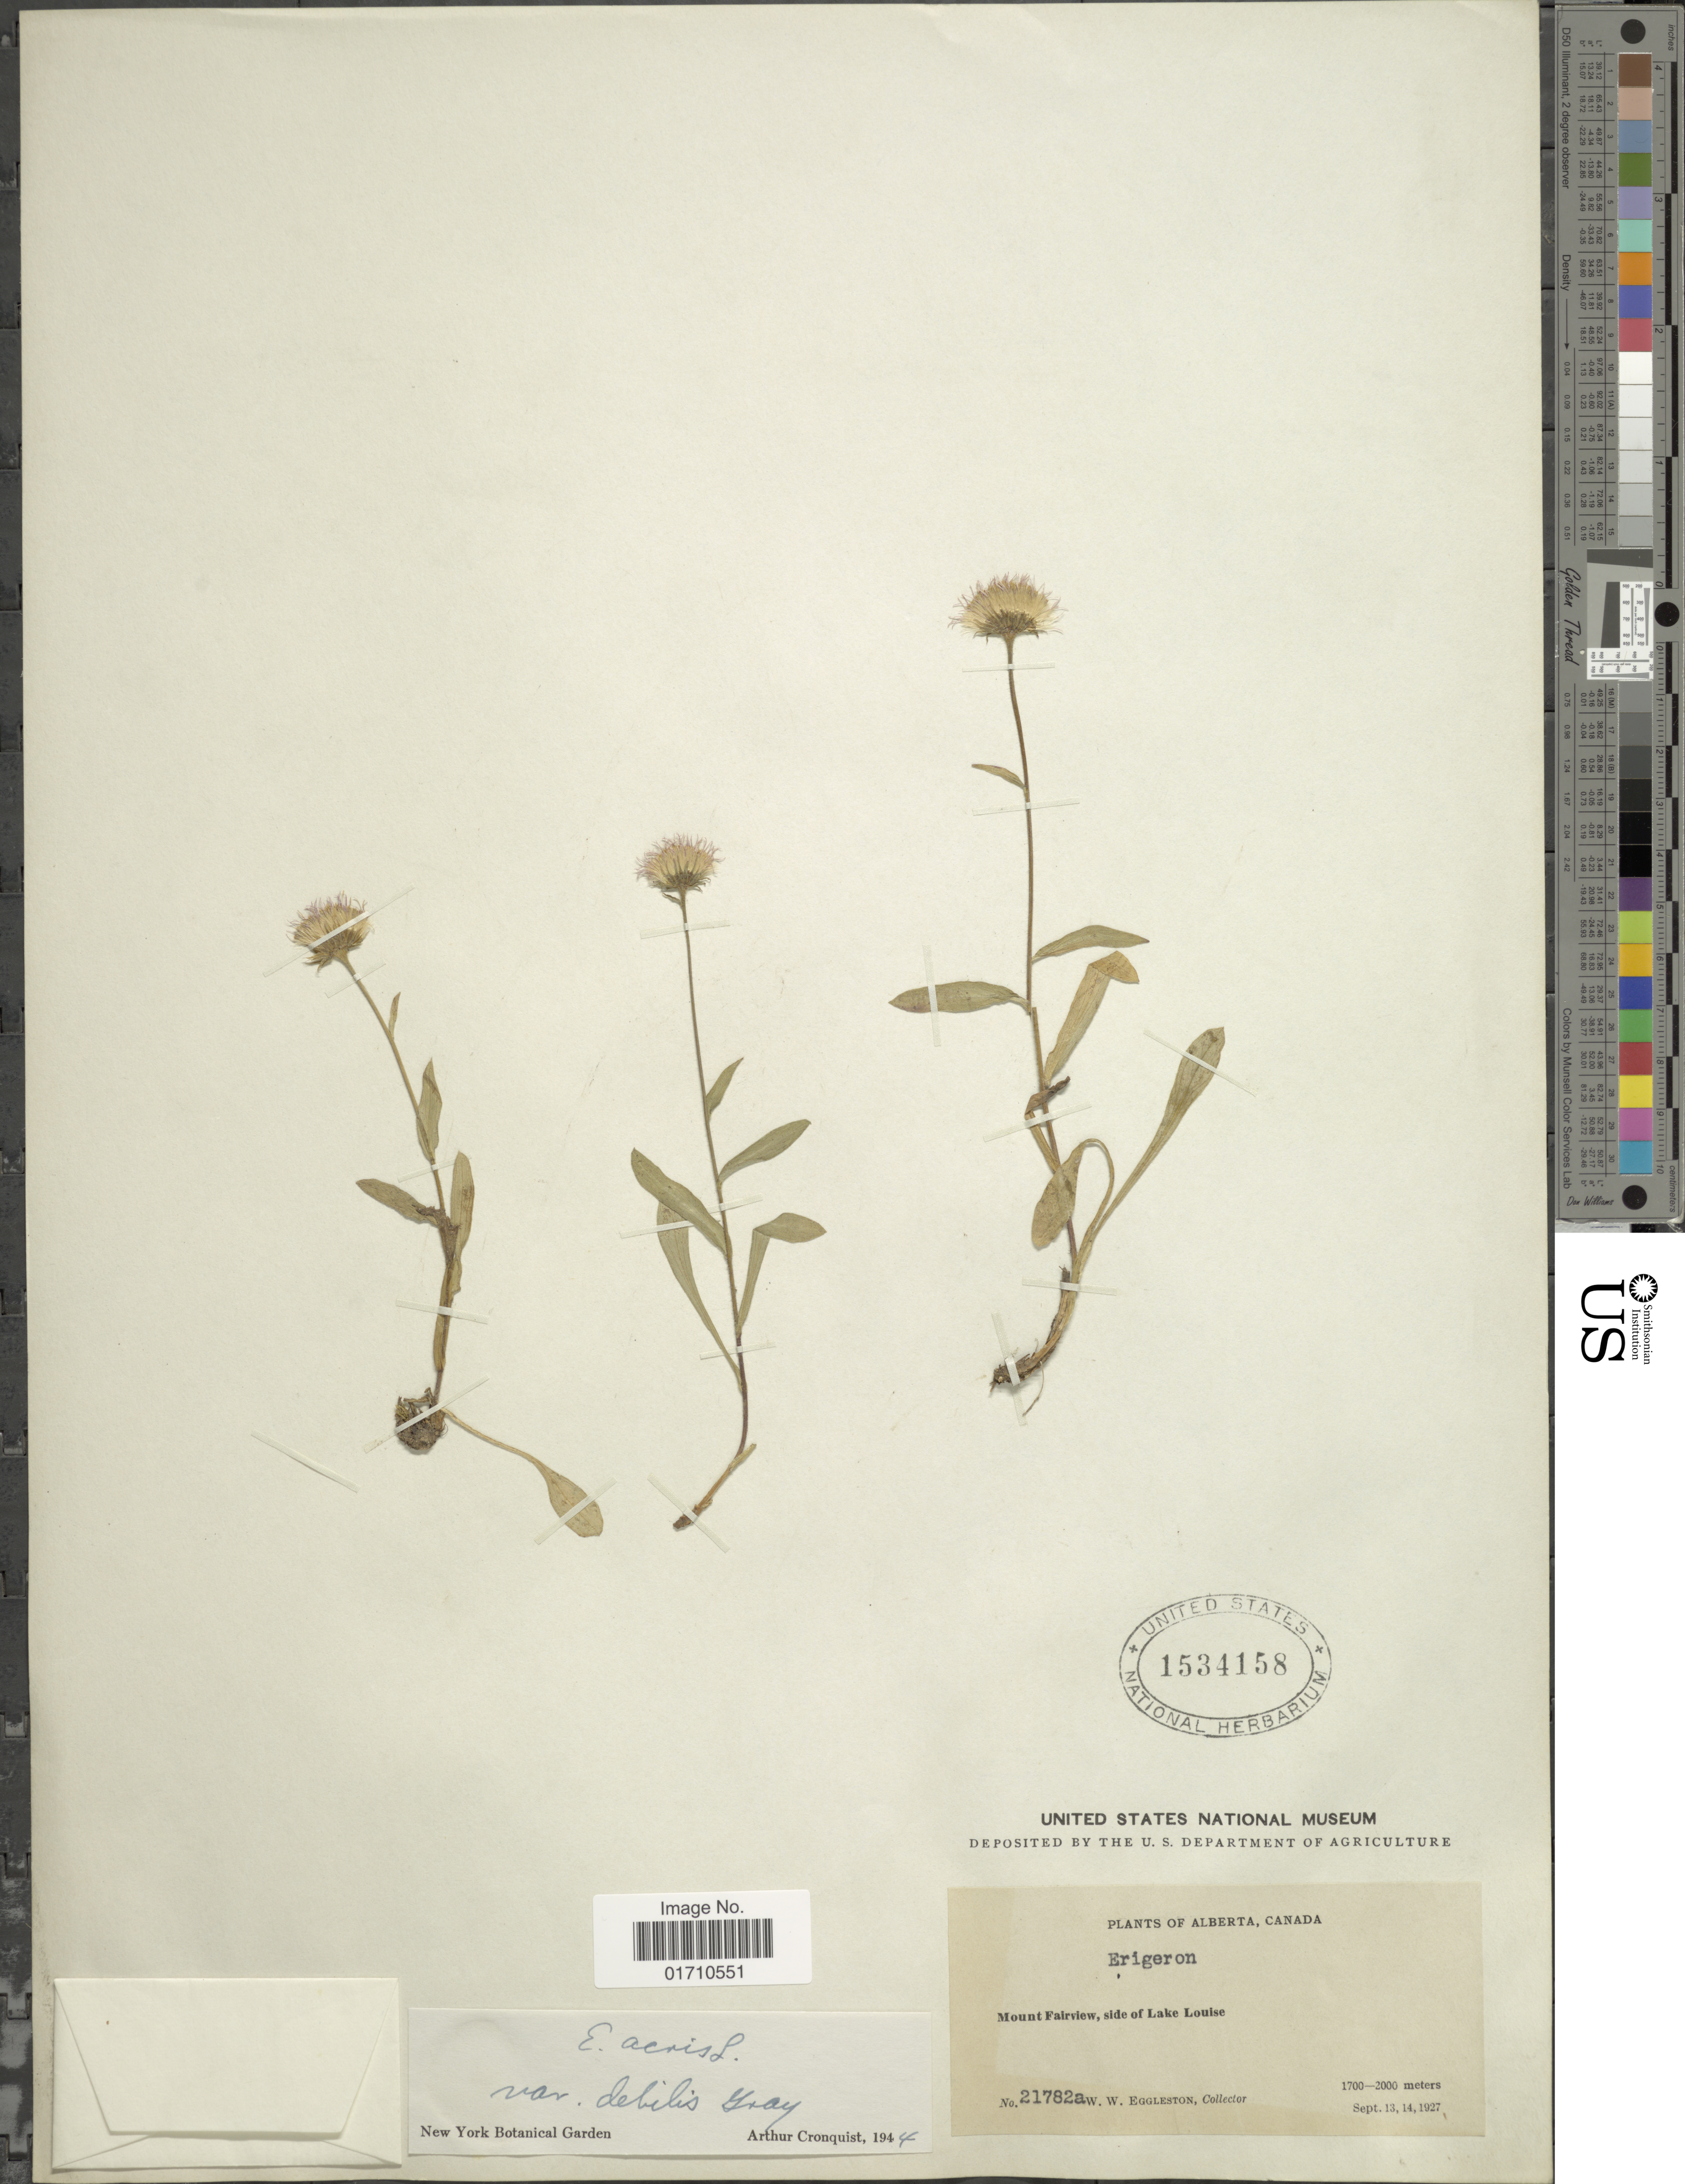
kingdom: Plantae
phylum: Tracheophyta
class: Magnoliopsida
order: Asterales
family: Asteraceae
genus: Erigeron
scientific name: Erigeron acris var. debilis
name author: A. Gray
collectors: W. W. Eggleston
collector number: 21782a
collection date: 1927-09-13/1927-09-14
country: Canada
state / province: Alberta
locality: Mount Fairview, side of Lake Louise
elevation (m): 1700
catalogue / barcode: US 1534158